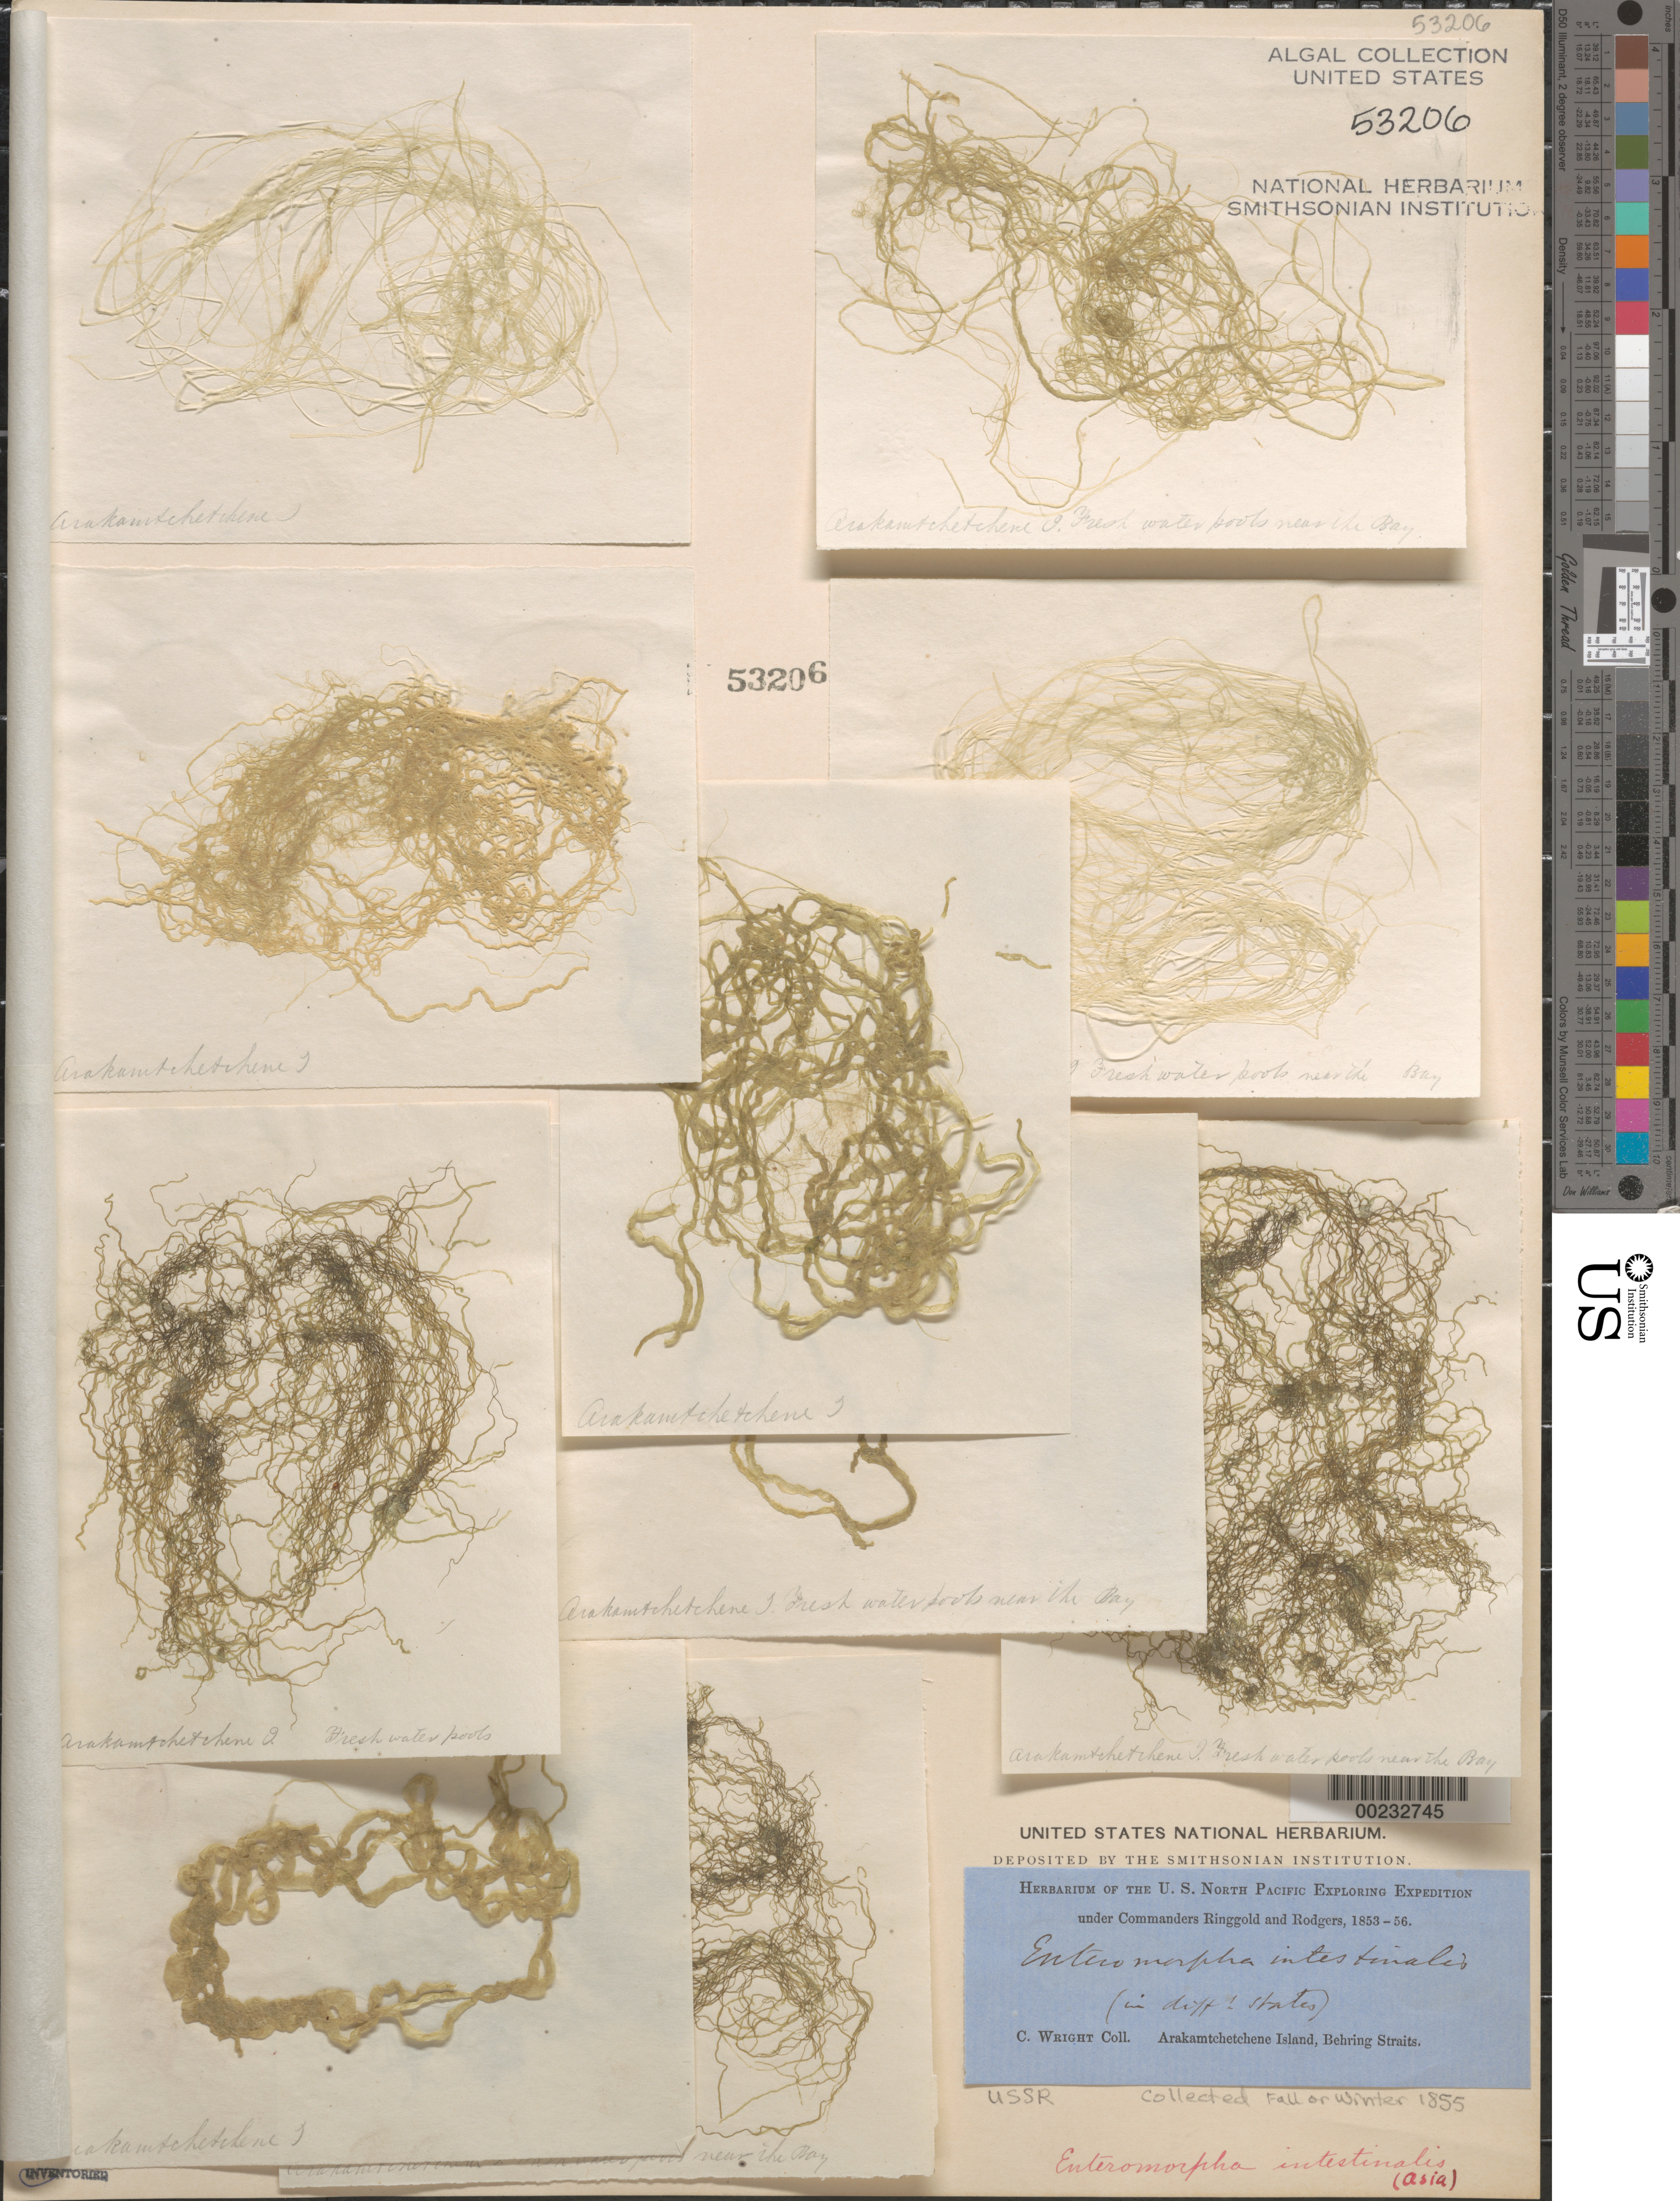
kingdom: Plantae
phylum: Chlorophyta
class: Ulvophyceae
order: Ulvales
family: Ulvaceae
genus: Ulva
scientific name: Ulva intestinalis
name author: L.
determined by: Algae name updating Project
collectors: C. Wright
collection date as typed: Fal 1855 OR -- Win 1855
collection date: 1855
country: Russian Federation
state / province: Chukotka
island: Arakamchechen Island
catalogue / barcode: US 53206